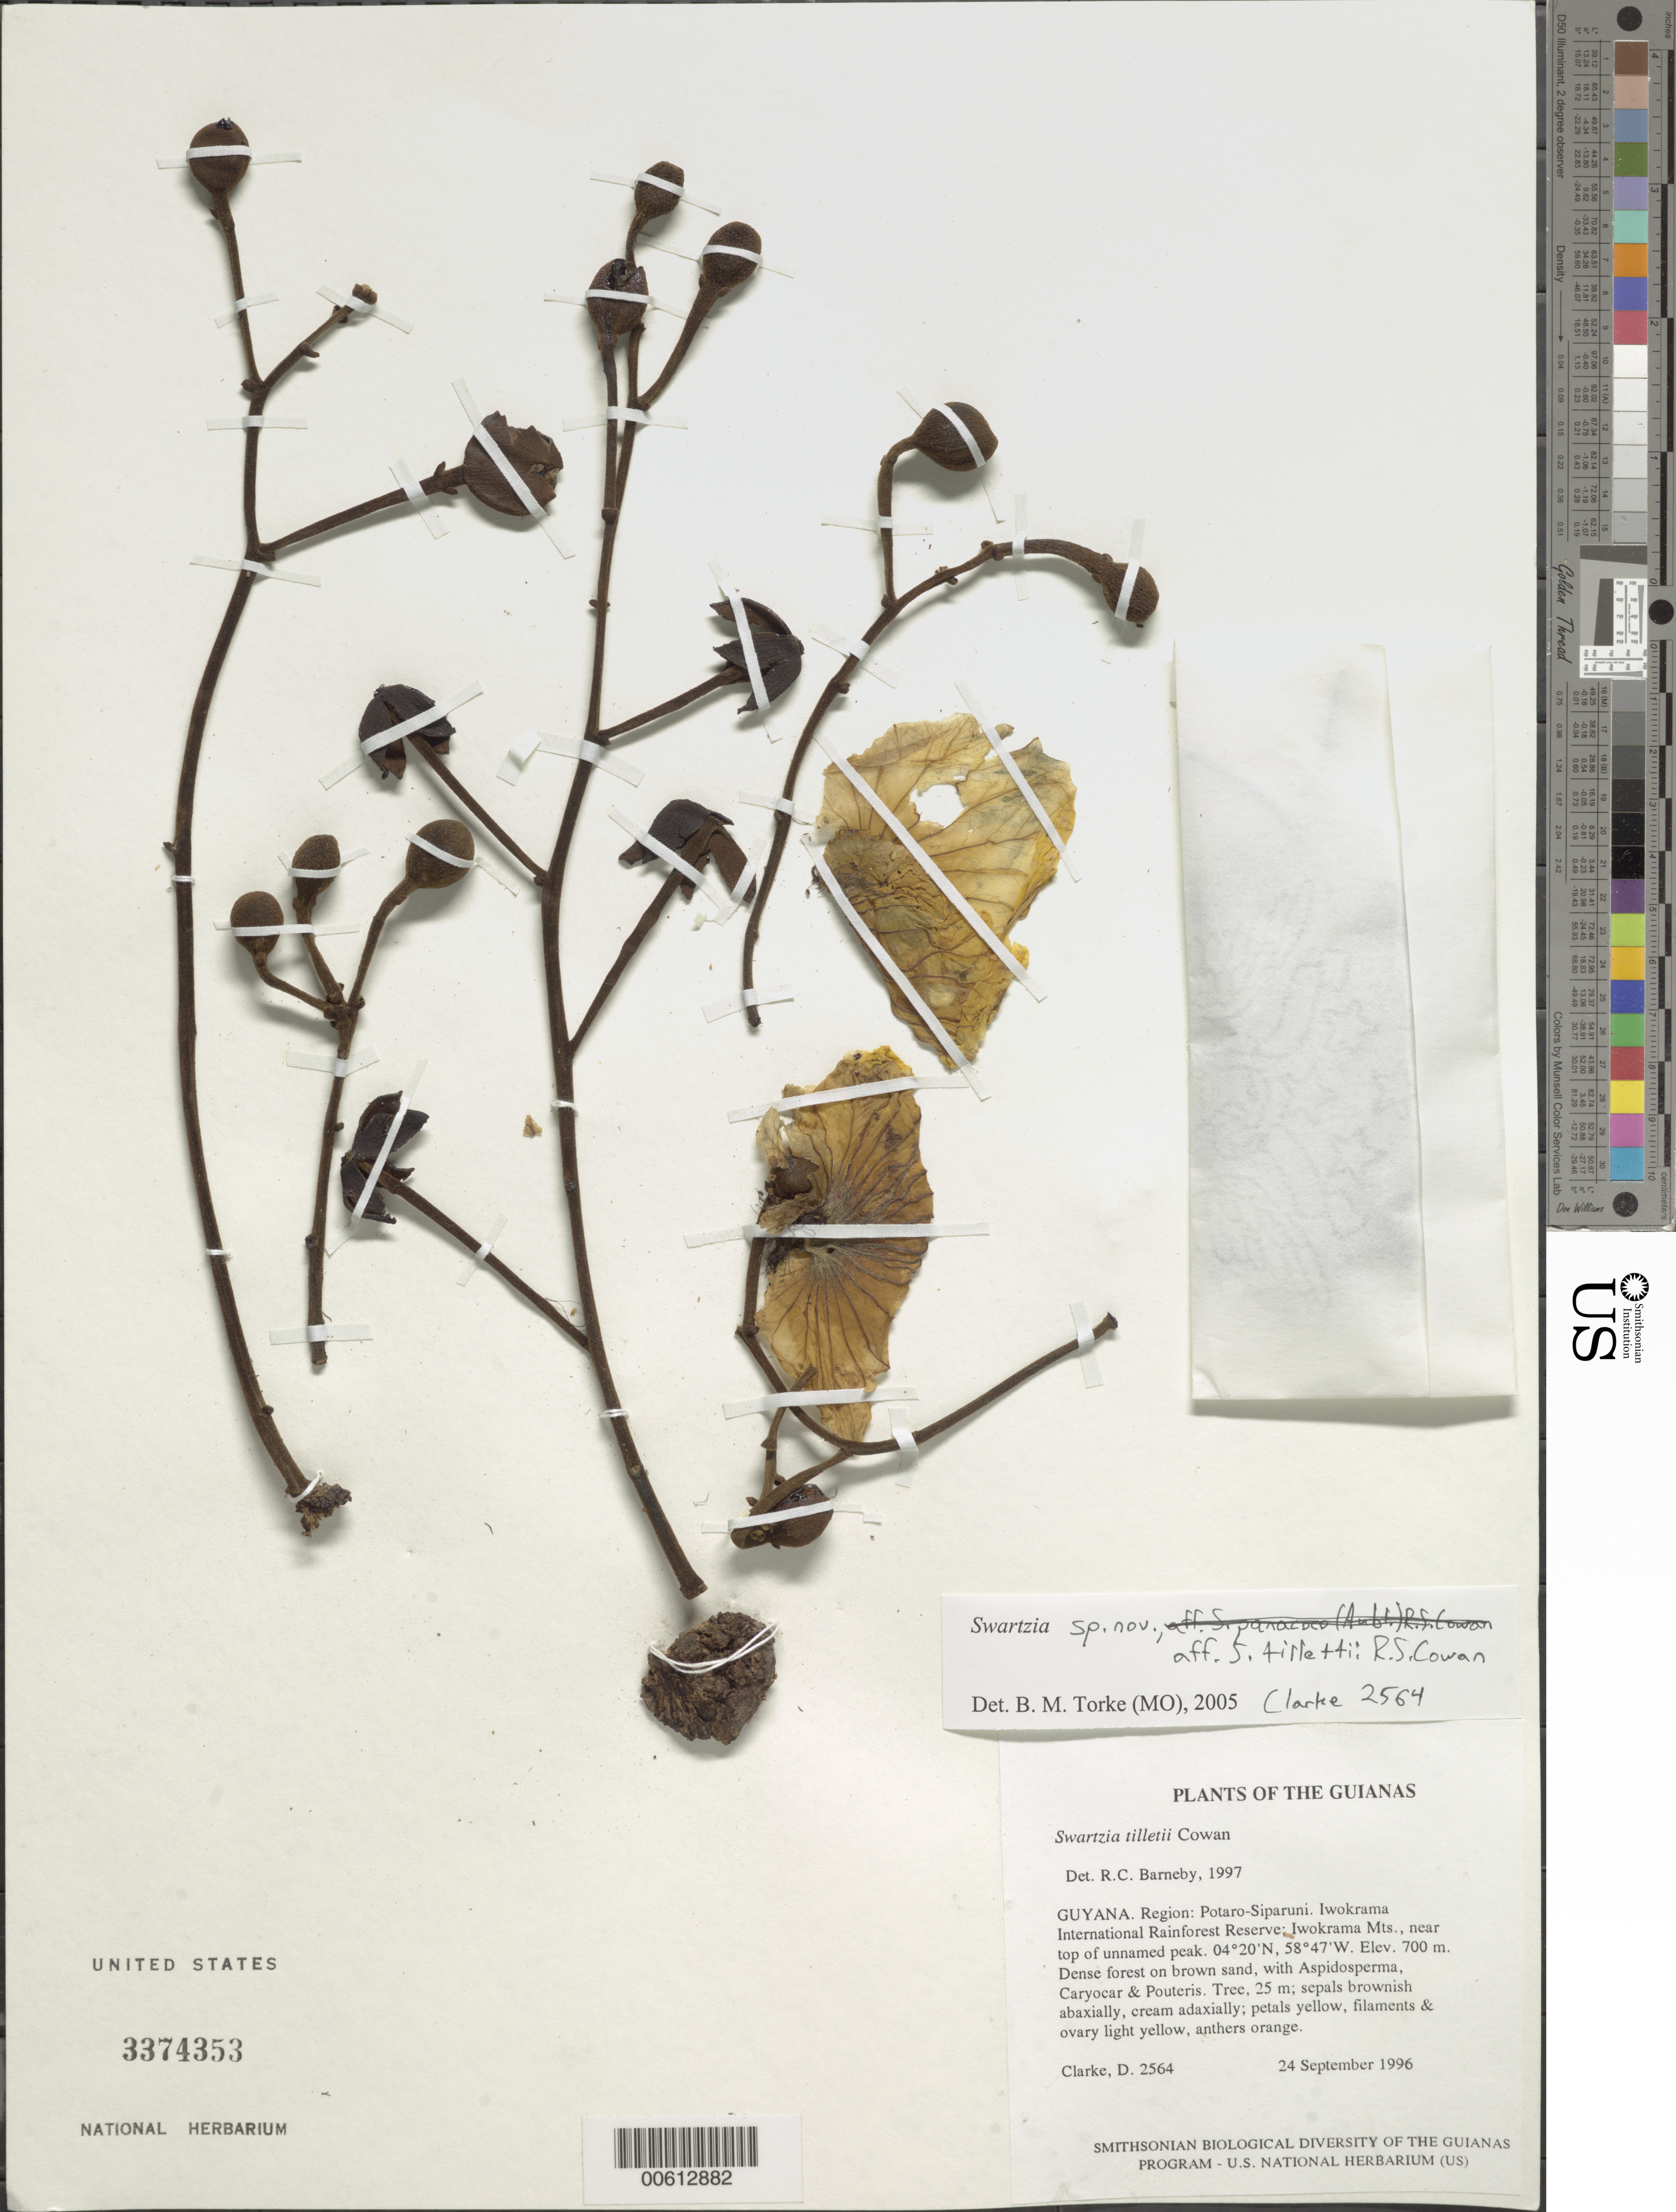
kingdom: Plantae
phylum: Tracheophyta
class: Magnoliopsida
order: Fabales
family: Fabaceae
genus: Swartzia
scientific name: Swartzia tillettii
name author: R.S. Cowan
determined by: Torke, B. M., (MO)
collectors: H. D. Clarke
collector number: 2564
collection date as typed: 24 September 1996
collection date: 1996-09-24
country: Guyana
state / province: Potaro-Siparuni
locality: Iwokrama International Rainforest Reserve; Iwokrama Mts., near top of unnamed peak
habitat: Dense forest on brown sand, with Aspidosperma, Caryocar & Pouteria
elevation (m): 700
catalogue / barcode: US 3374353